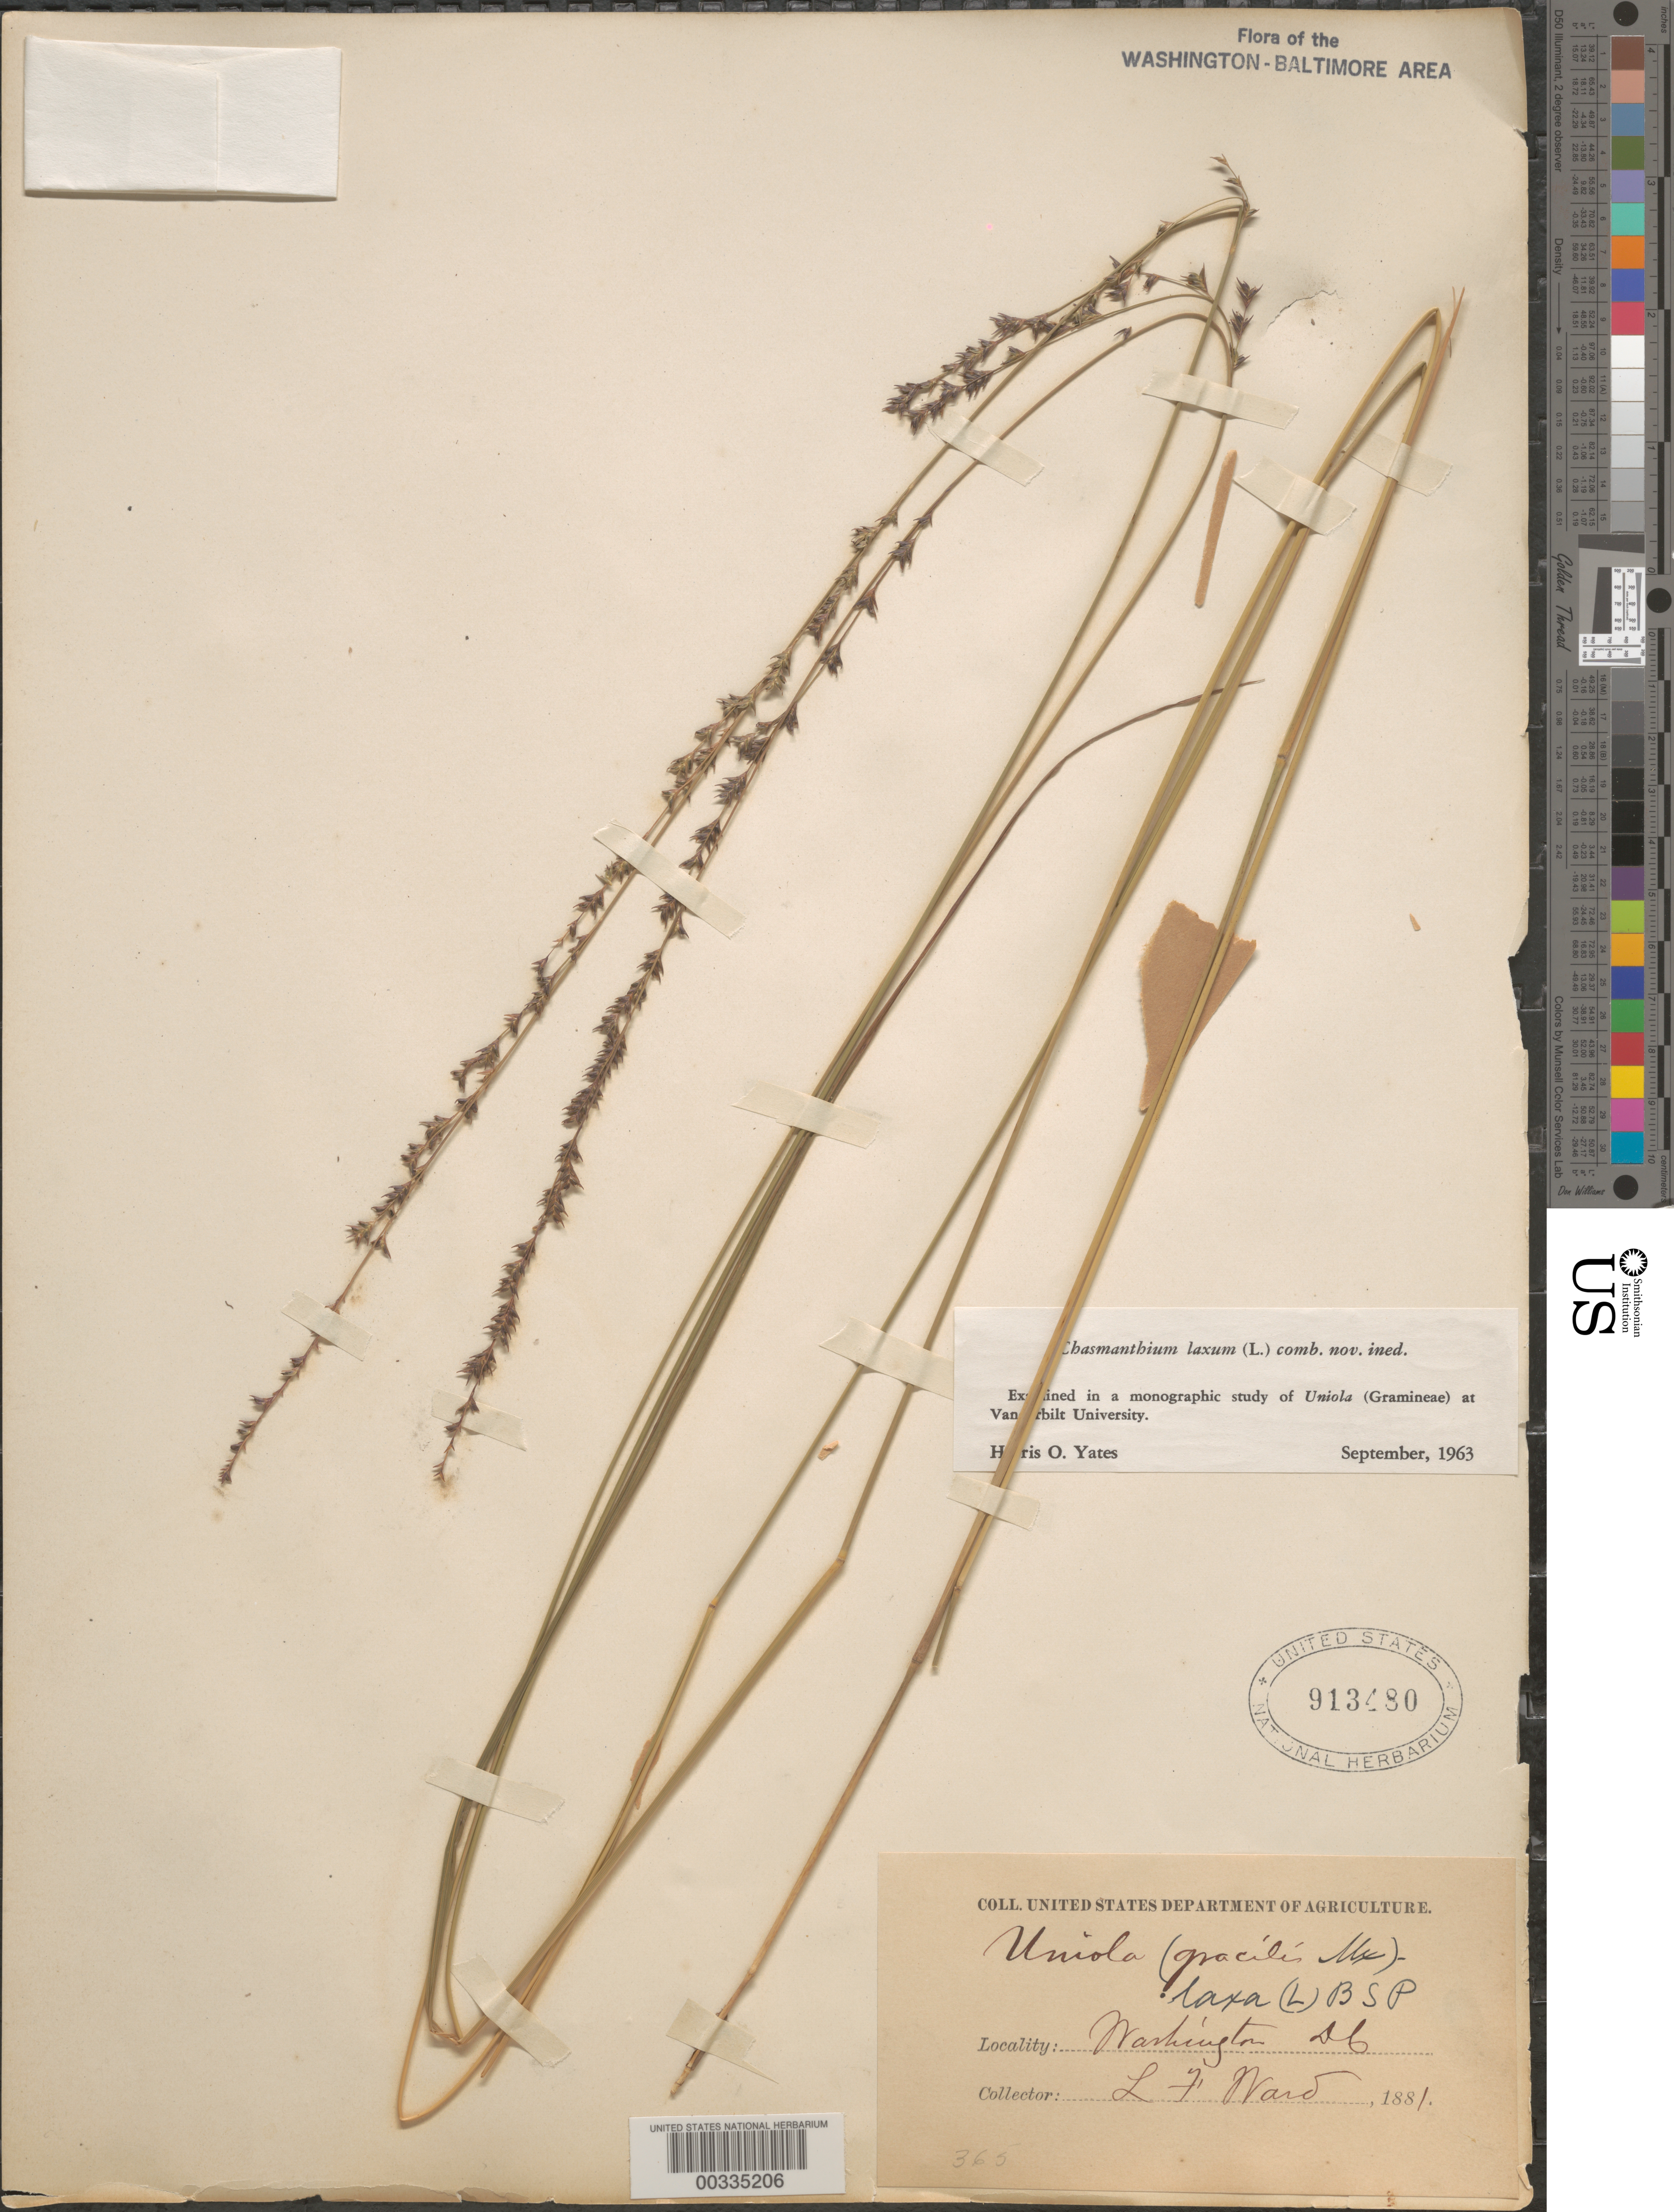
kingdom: Plantae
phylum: Tracheophyta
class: Liliopsida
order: Poales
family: Poaceae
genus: Chasmanthium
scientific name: Chasmanthium laxum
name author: (L.) H.O. Yates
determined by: Yates, H. O.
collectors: L. F. Ward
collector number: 365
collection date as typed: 1881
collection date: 1881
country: United States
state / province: District of Columbia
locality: Washington DC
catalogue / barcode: US 913480